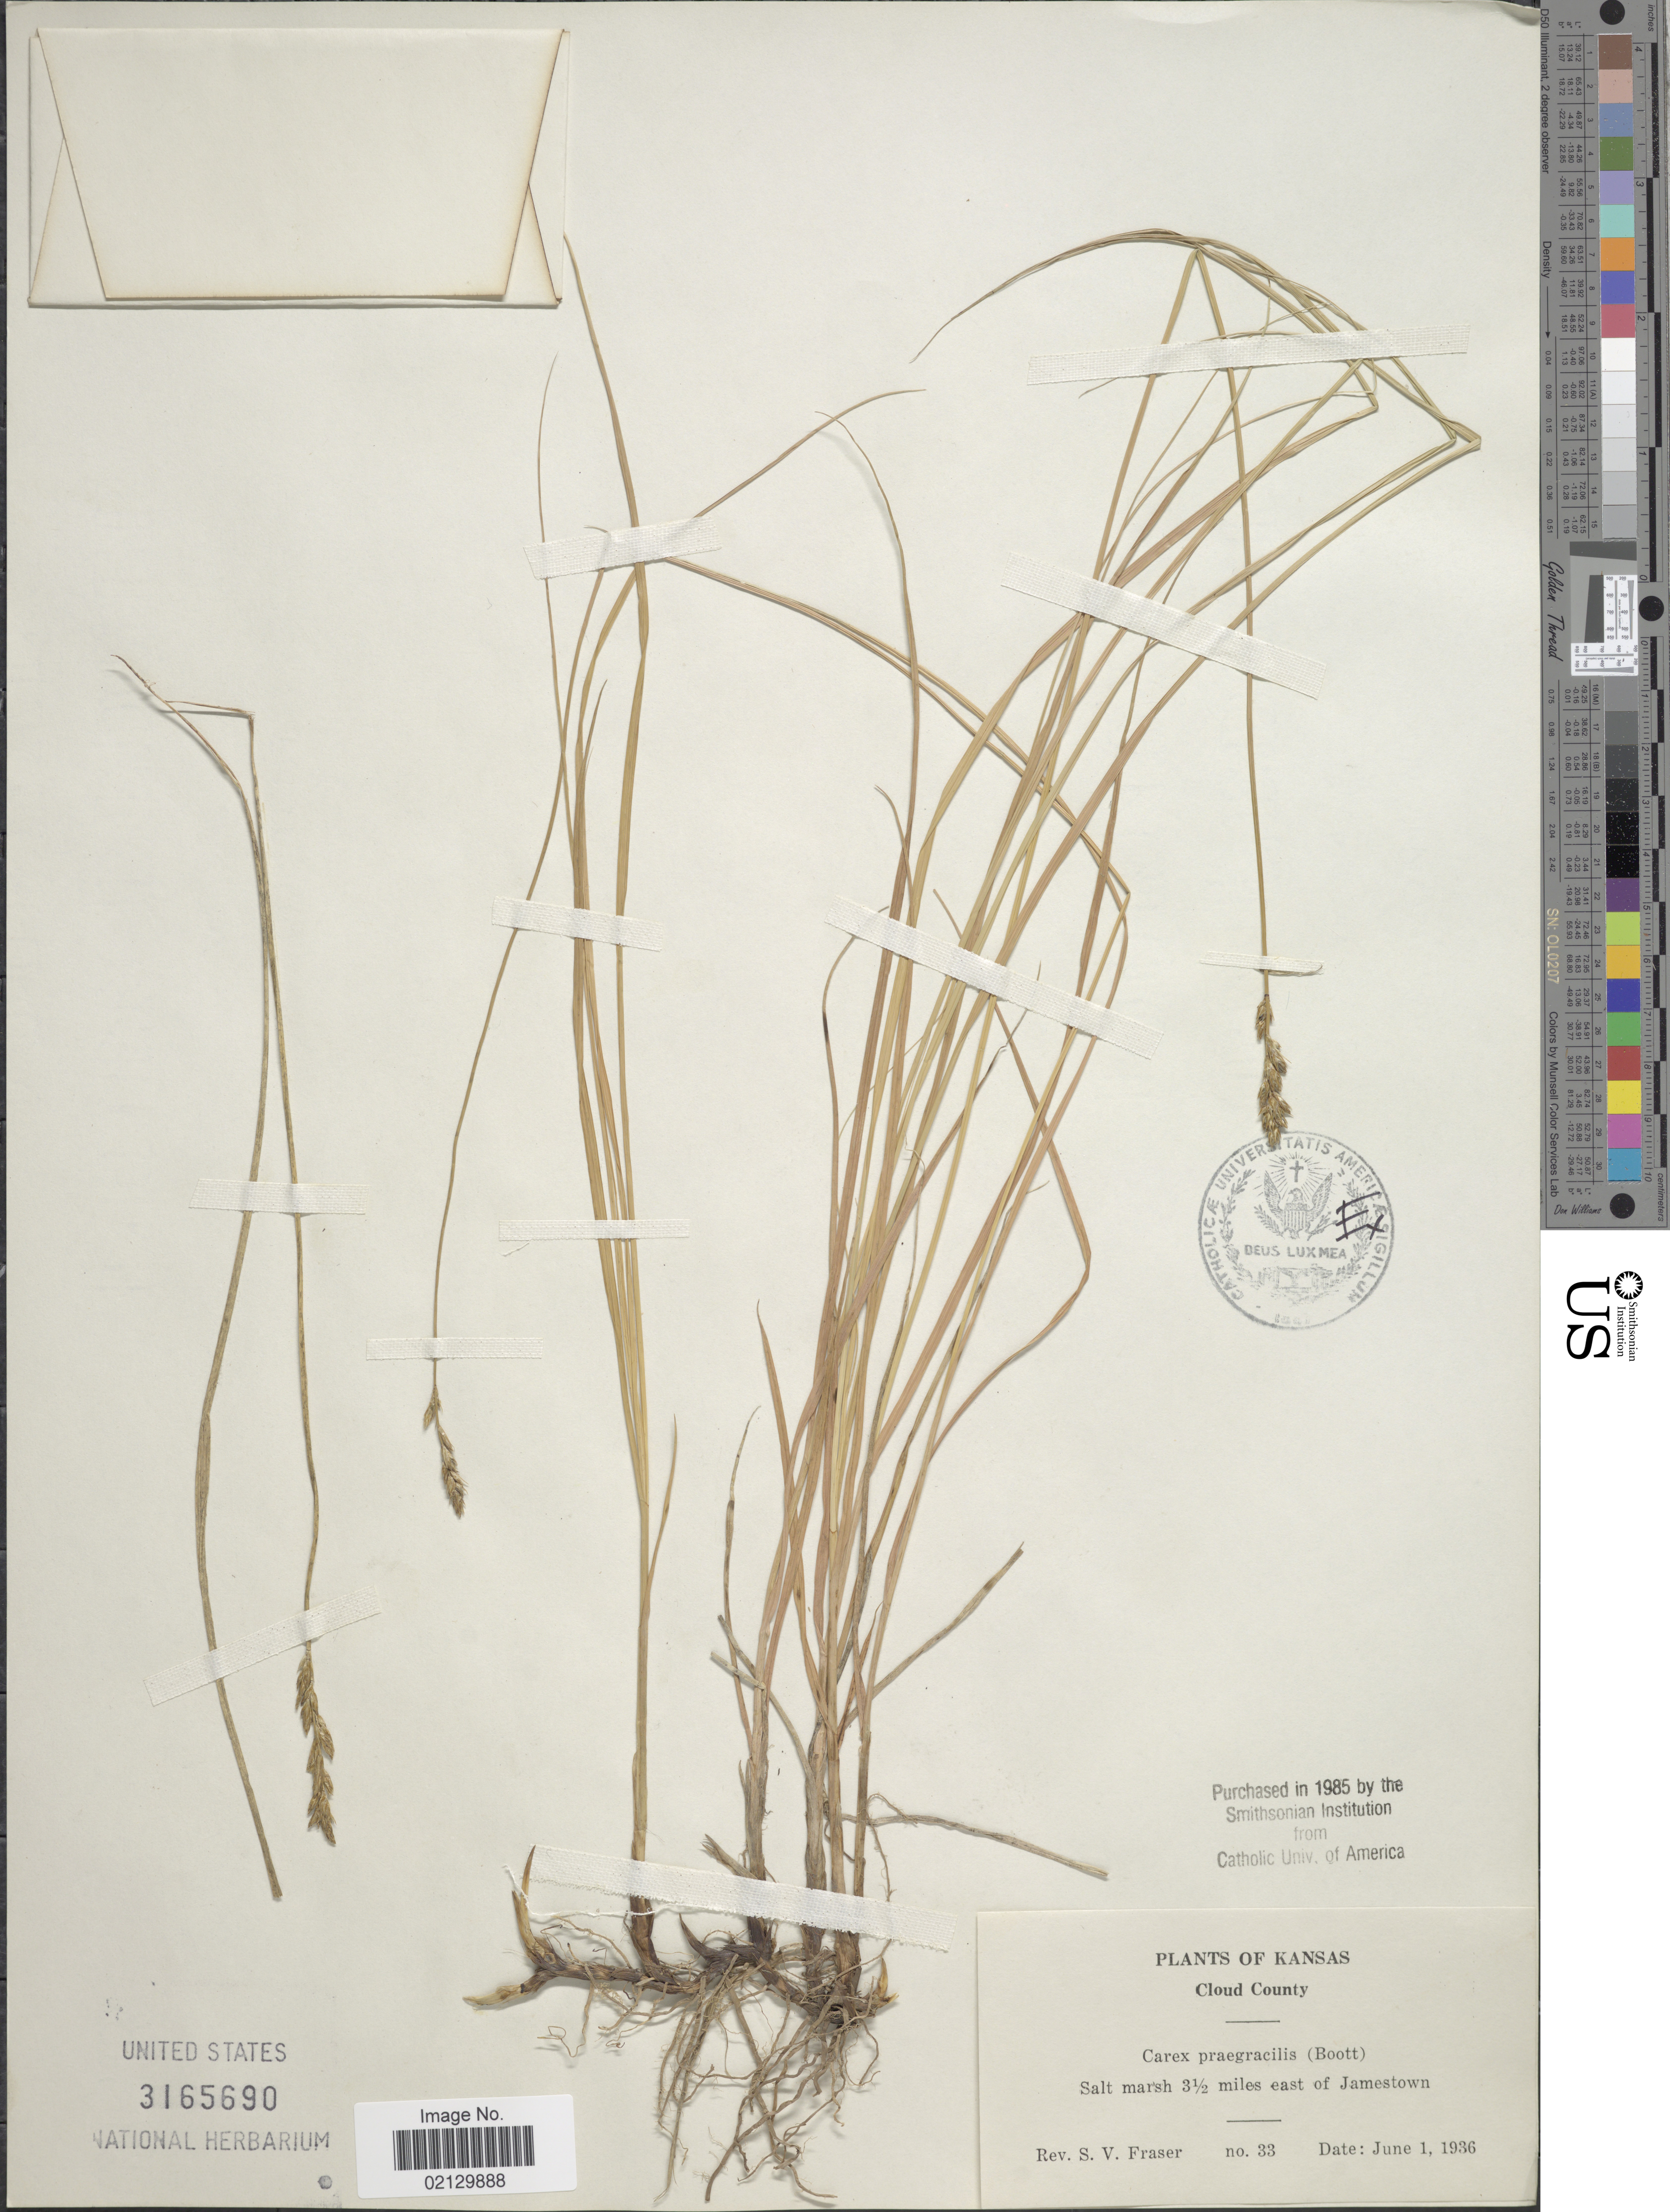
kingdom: Plantae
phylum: Tracheophyta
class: Liliopsida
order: Poales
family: Cyperaceae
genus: Carex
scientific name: Carex praegracilis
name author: W. Boott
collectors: S. Fraser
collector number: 33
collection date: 1936-06-01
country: United States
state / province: Kansas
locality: Kansas, Cloud County, Salt Marsh 3½ miles east of Jamestown.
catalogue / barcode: US 3165690